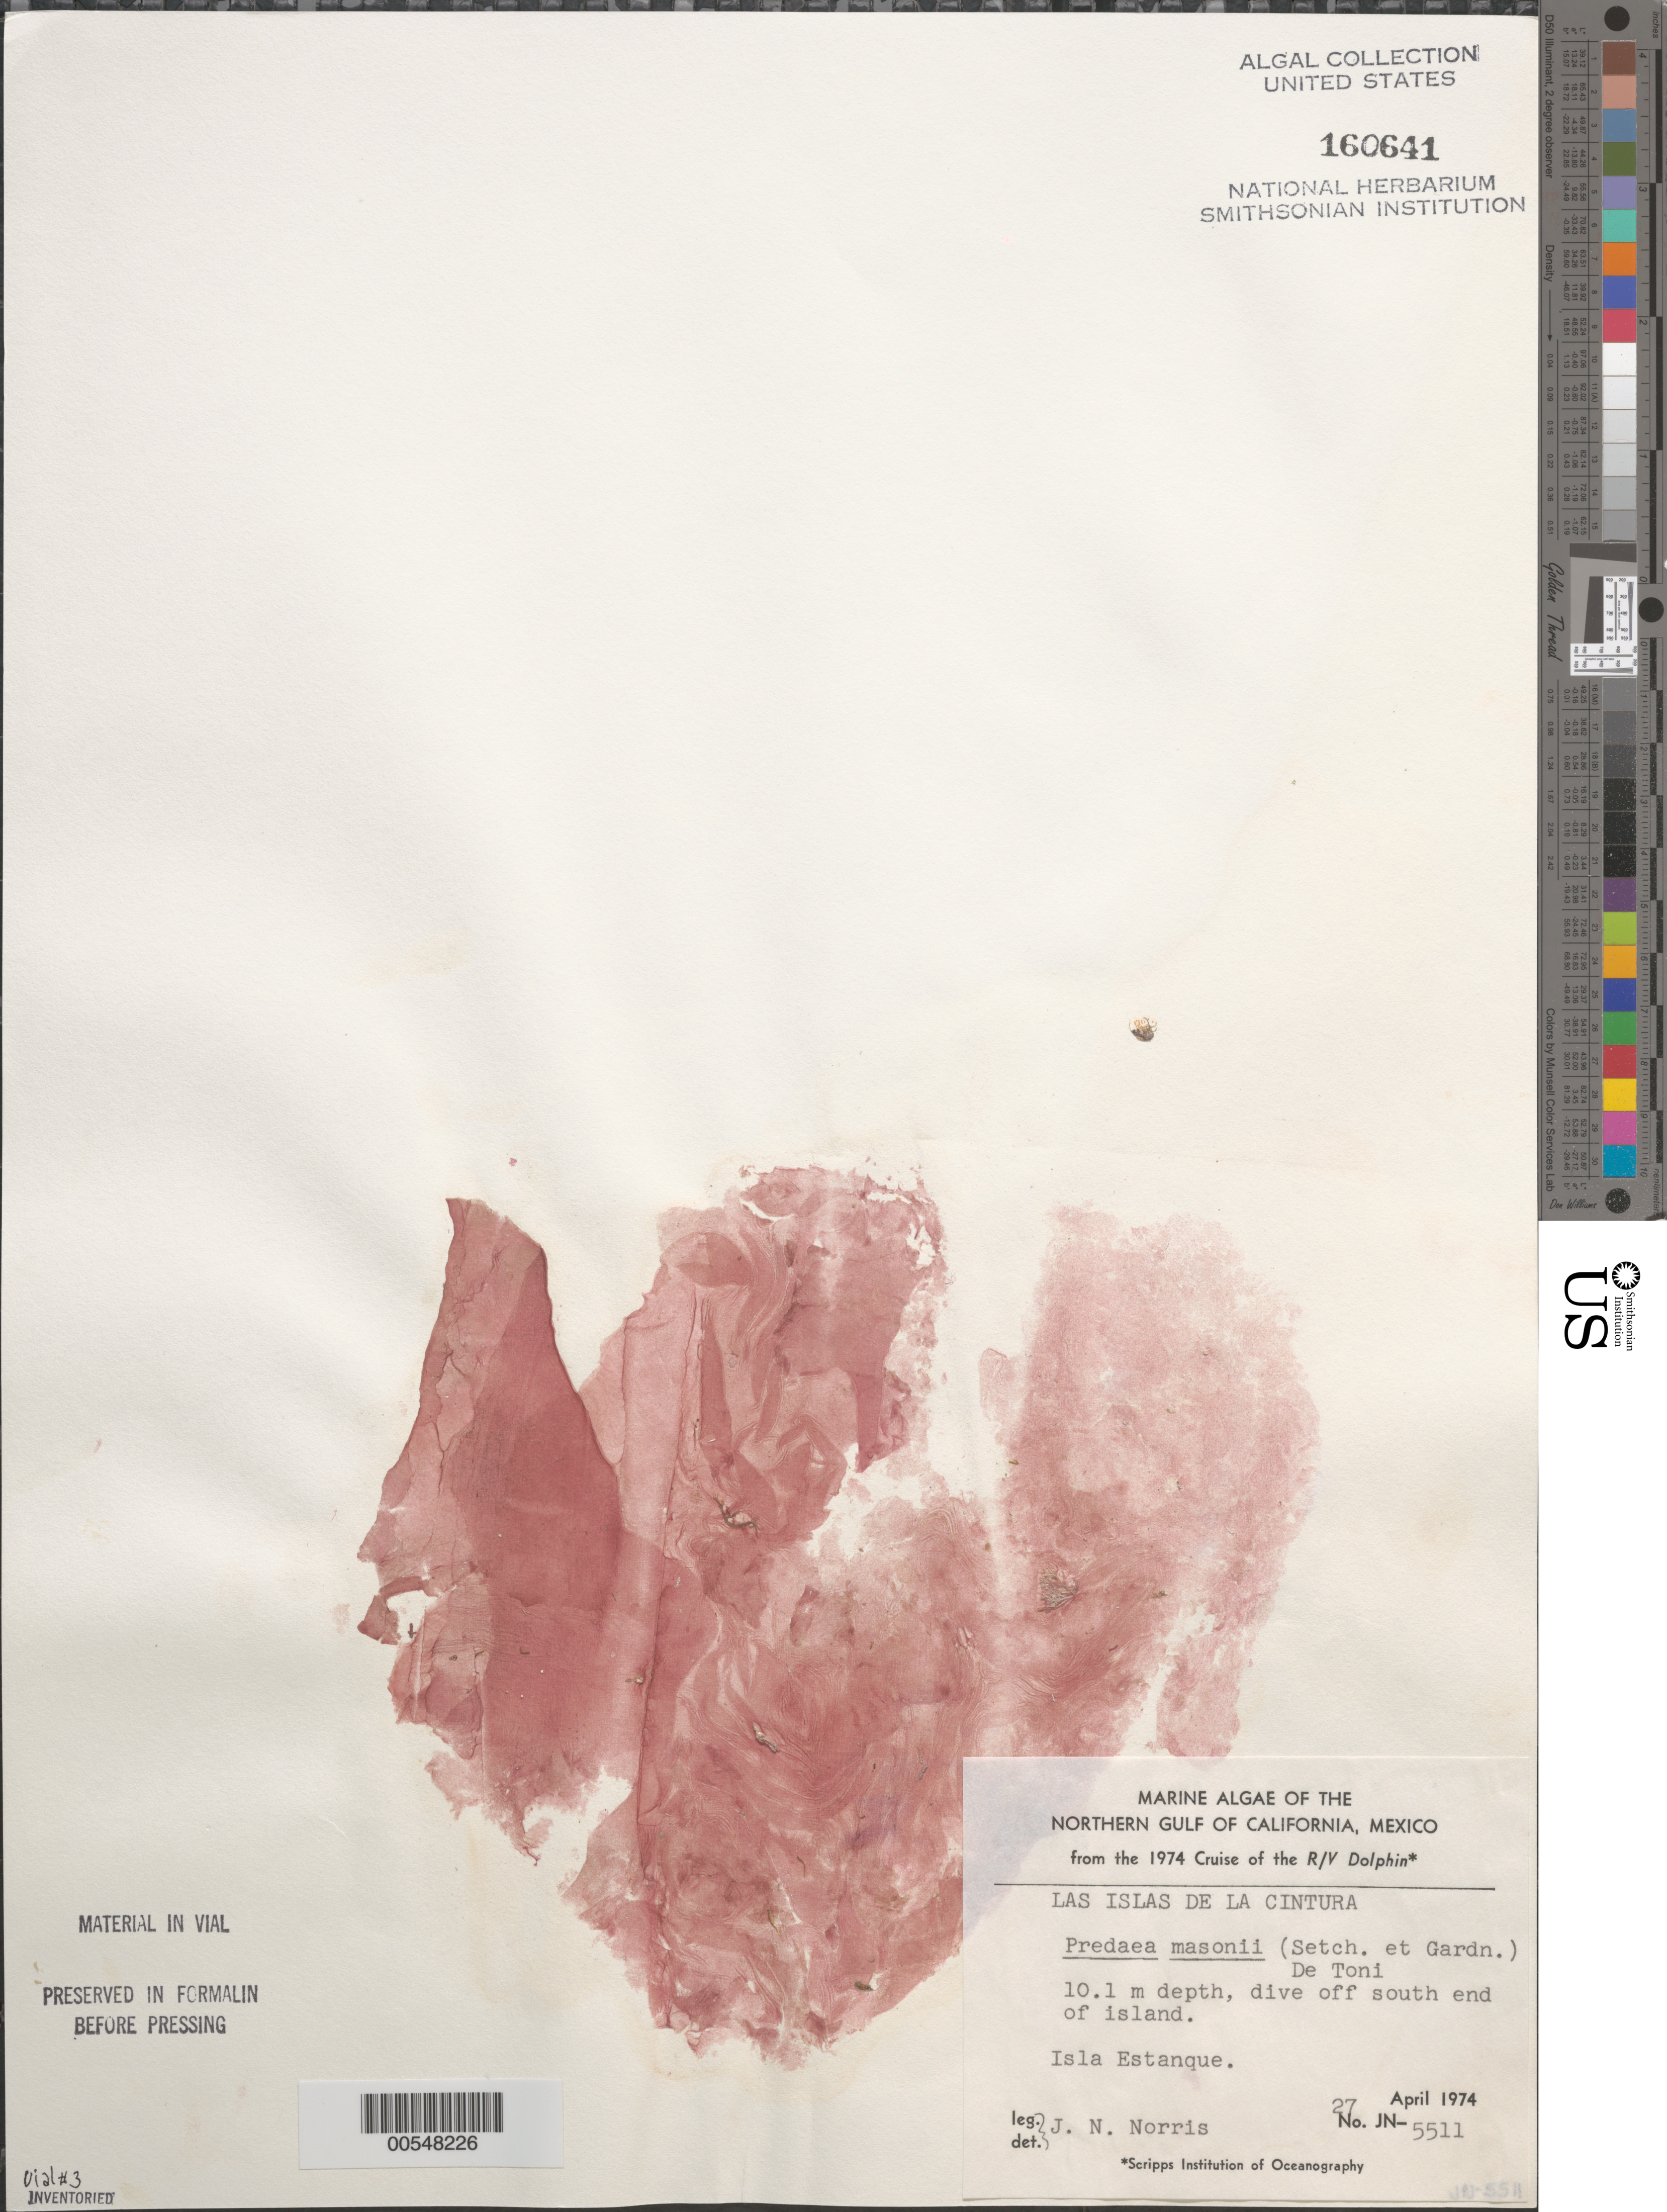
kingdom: Plantae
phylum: Rhodophyta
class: Florideophyceae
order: Nemastomatales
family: Nemastomataceae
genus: Predaea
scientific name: Predaea masonii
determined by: Norris, James N.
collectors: J. N. Norris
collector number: JN-5511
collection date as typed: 27 Apr 1974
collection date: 1974-04-27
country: Mexico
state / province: Baja California Norte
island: Isla Estanque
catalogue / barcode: US 160641